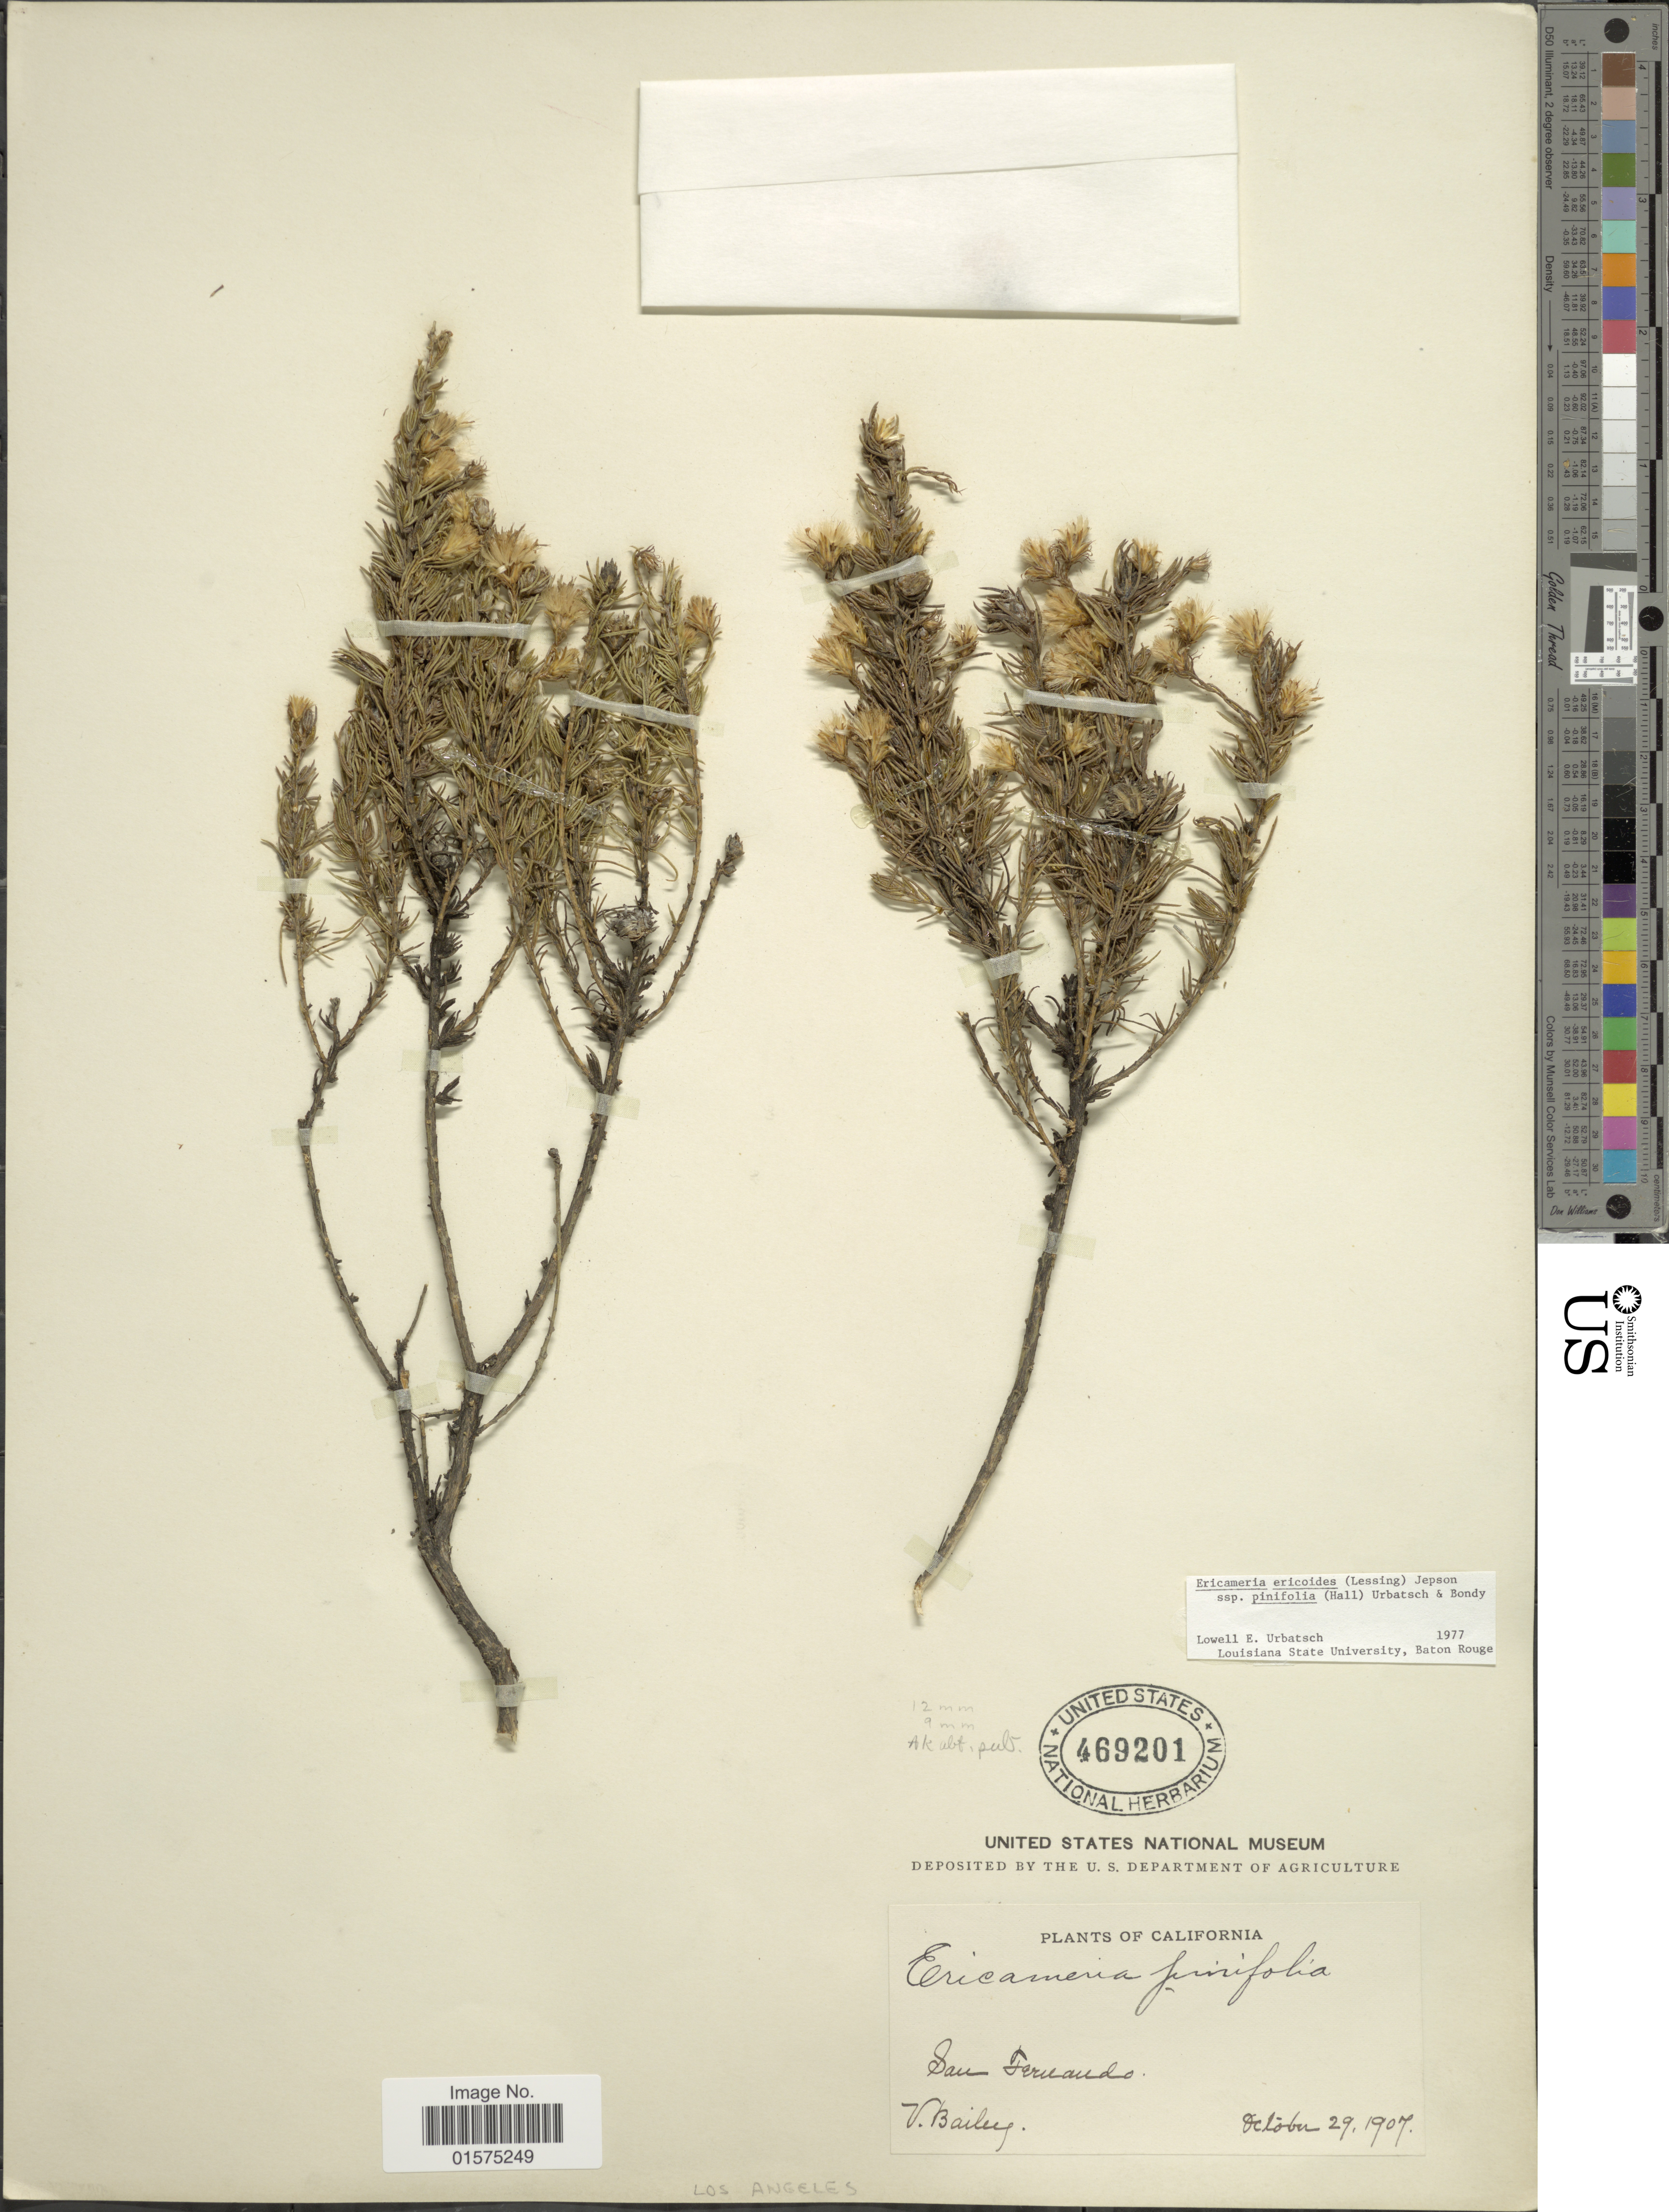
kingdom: Plantae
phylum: Tracheophyta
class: Magnoliopsida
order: Asterales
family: Asteraceae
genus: Ericameria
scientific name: Ericameria pinifolia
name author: (A. Gray) Hall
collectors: V. L. Bailey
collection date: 1907-10-29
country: United States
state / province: California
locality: San Fernando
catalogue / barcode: US 469201